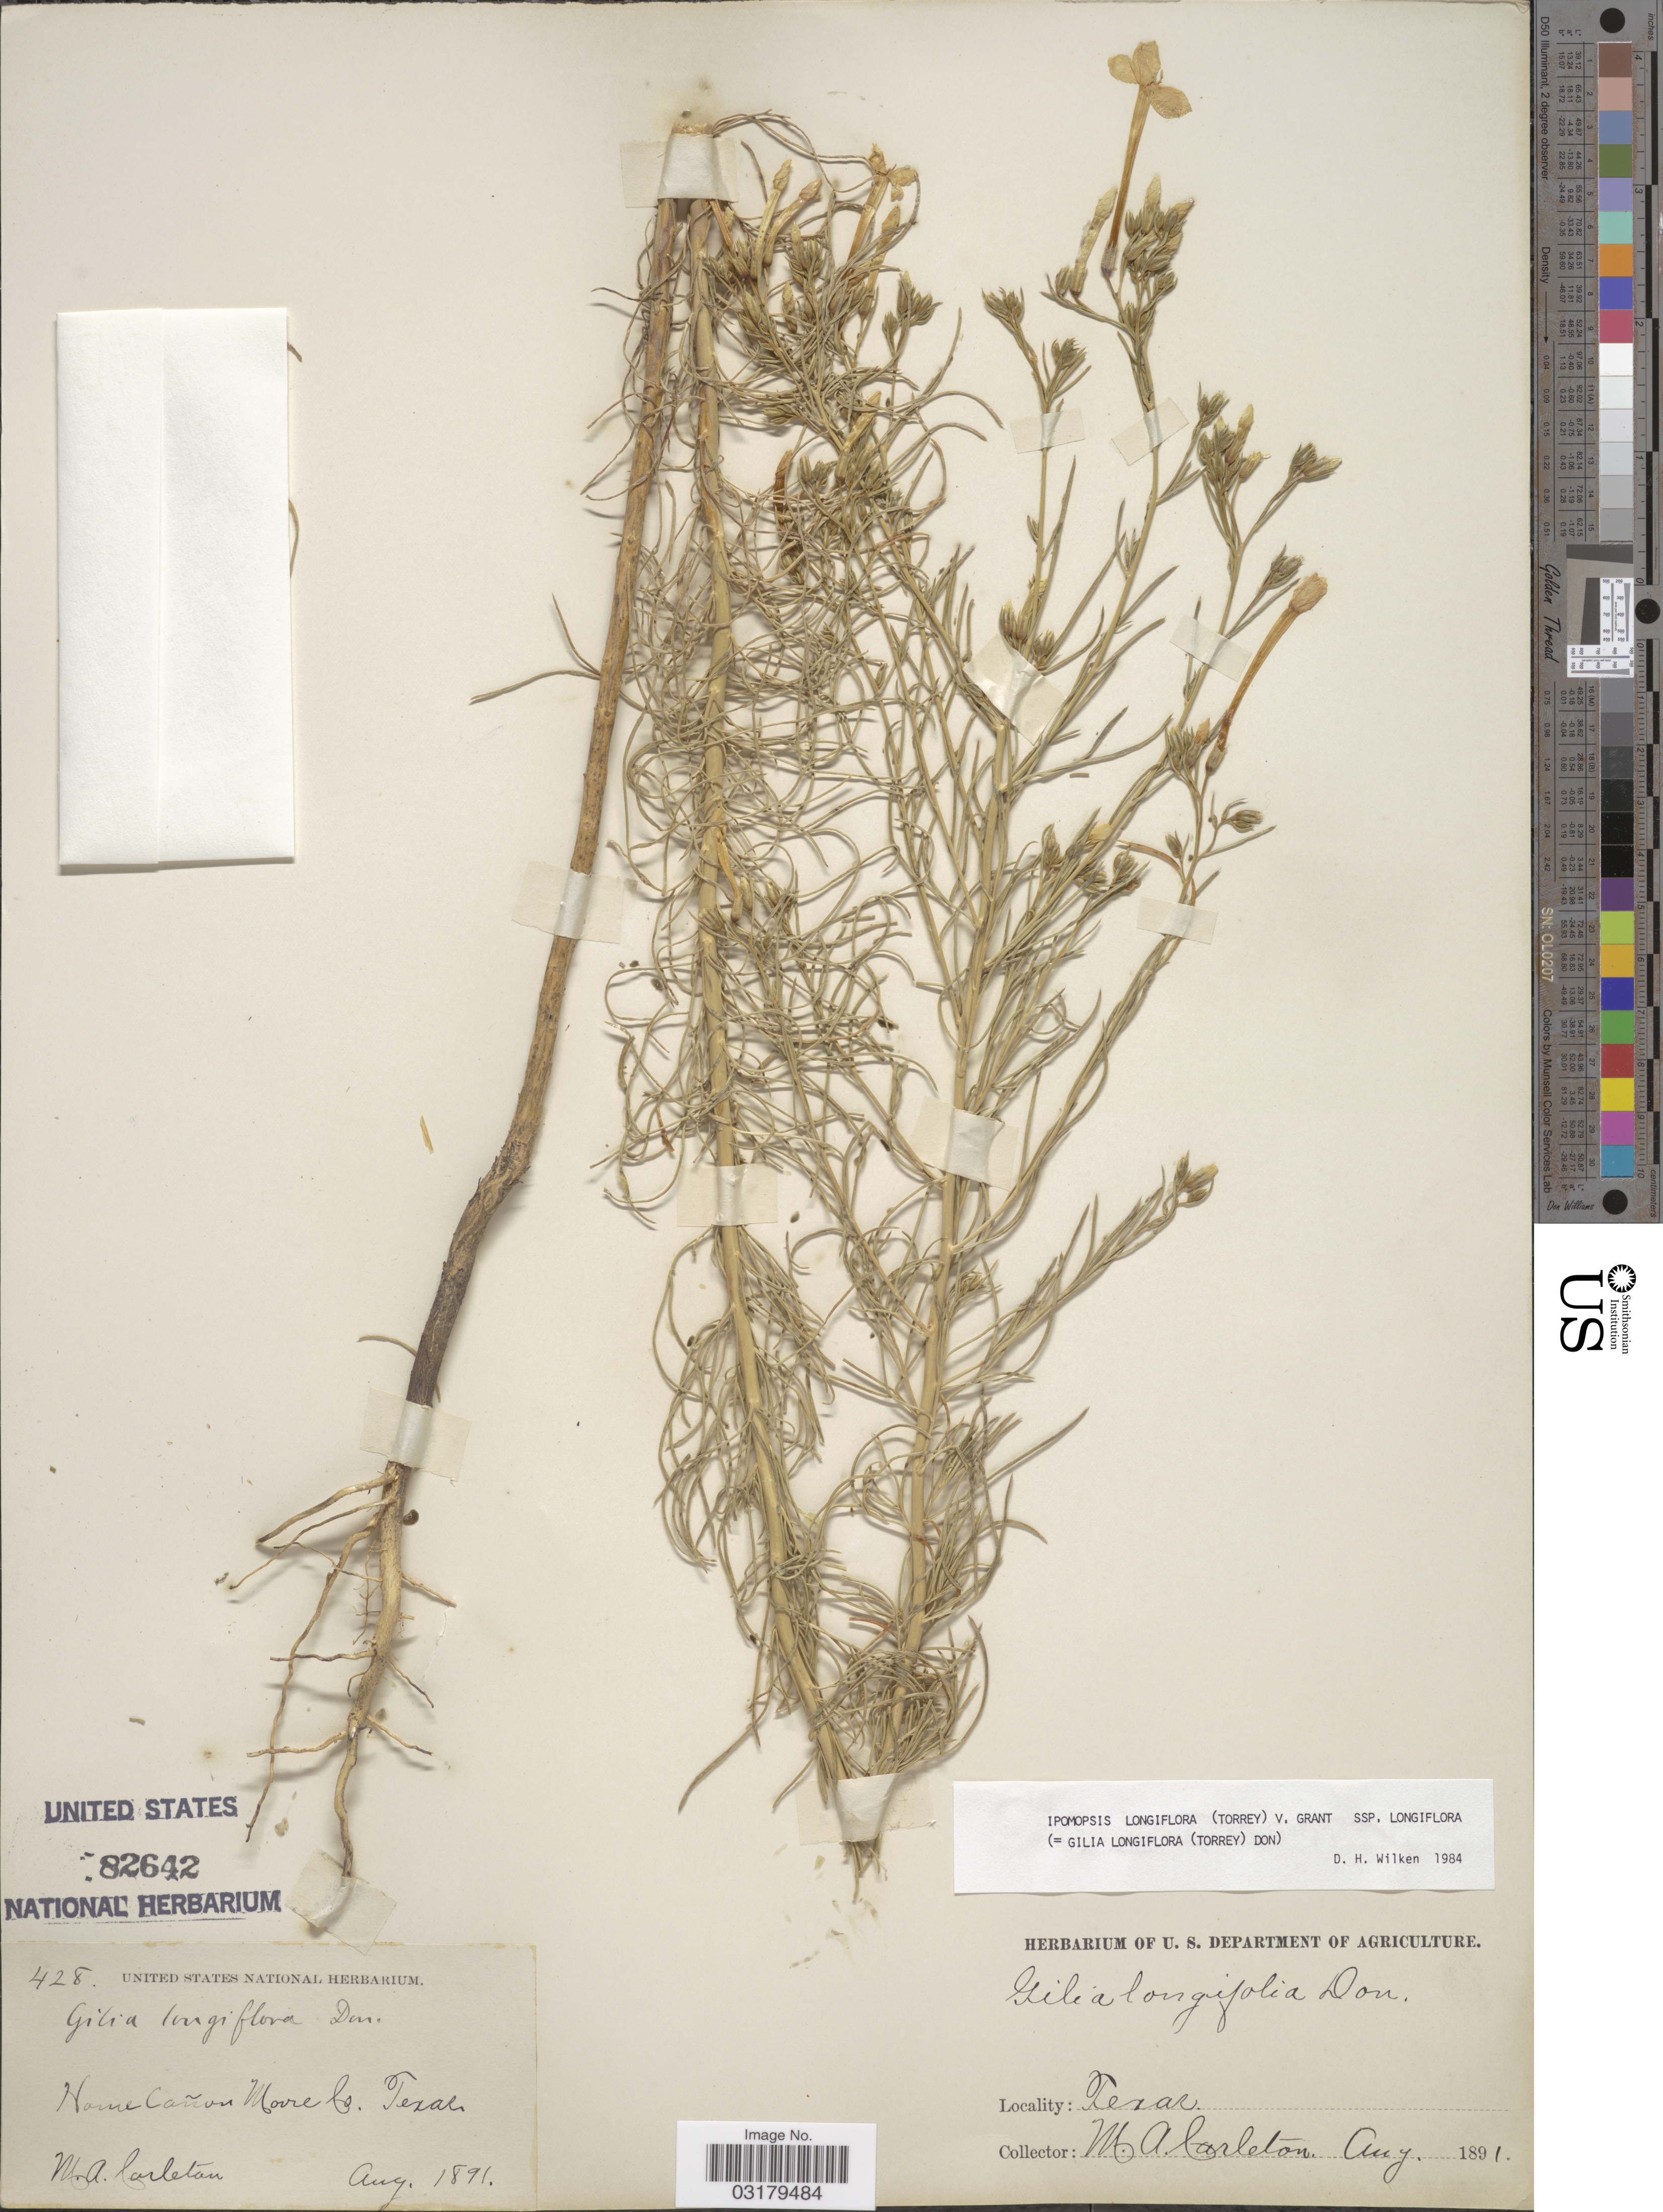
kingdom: Plantae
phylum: Tracheophyta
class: Magnoliopsida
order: Ericales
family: Polemoniaceae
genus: Ipomopsis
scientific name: Ipomopsis longiflora subsp. longiflora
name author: (Torr.) V.E. Grant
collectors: M. A. Carleton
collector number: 428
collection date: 1891-08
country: United States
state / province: Texas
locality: Home Cañon Moore Co.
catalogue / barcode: US 82642